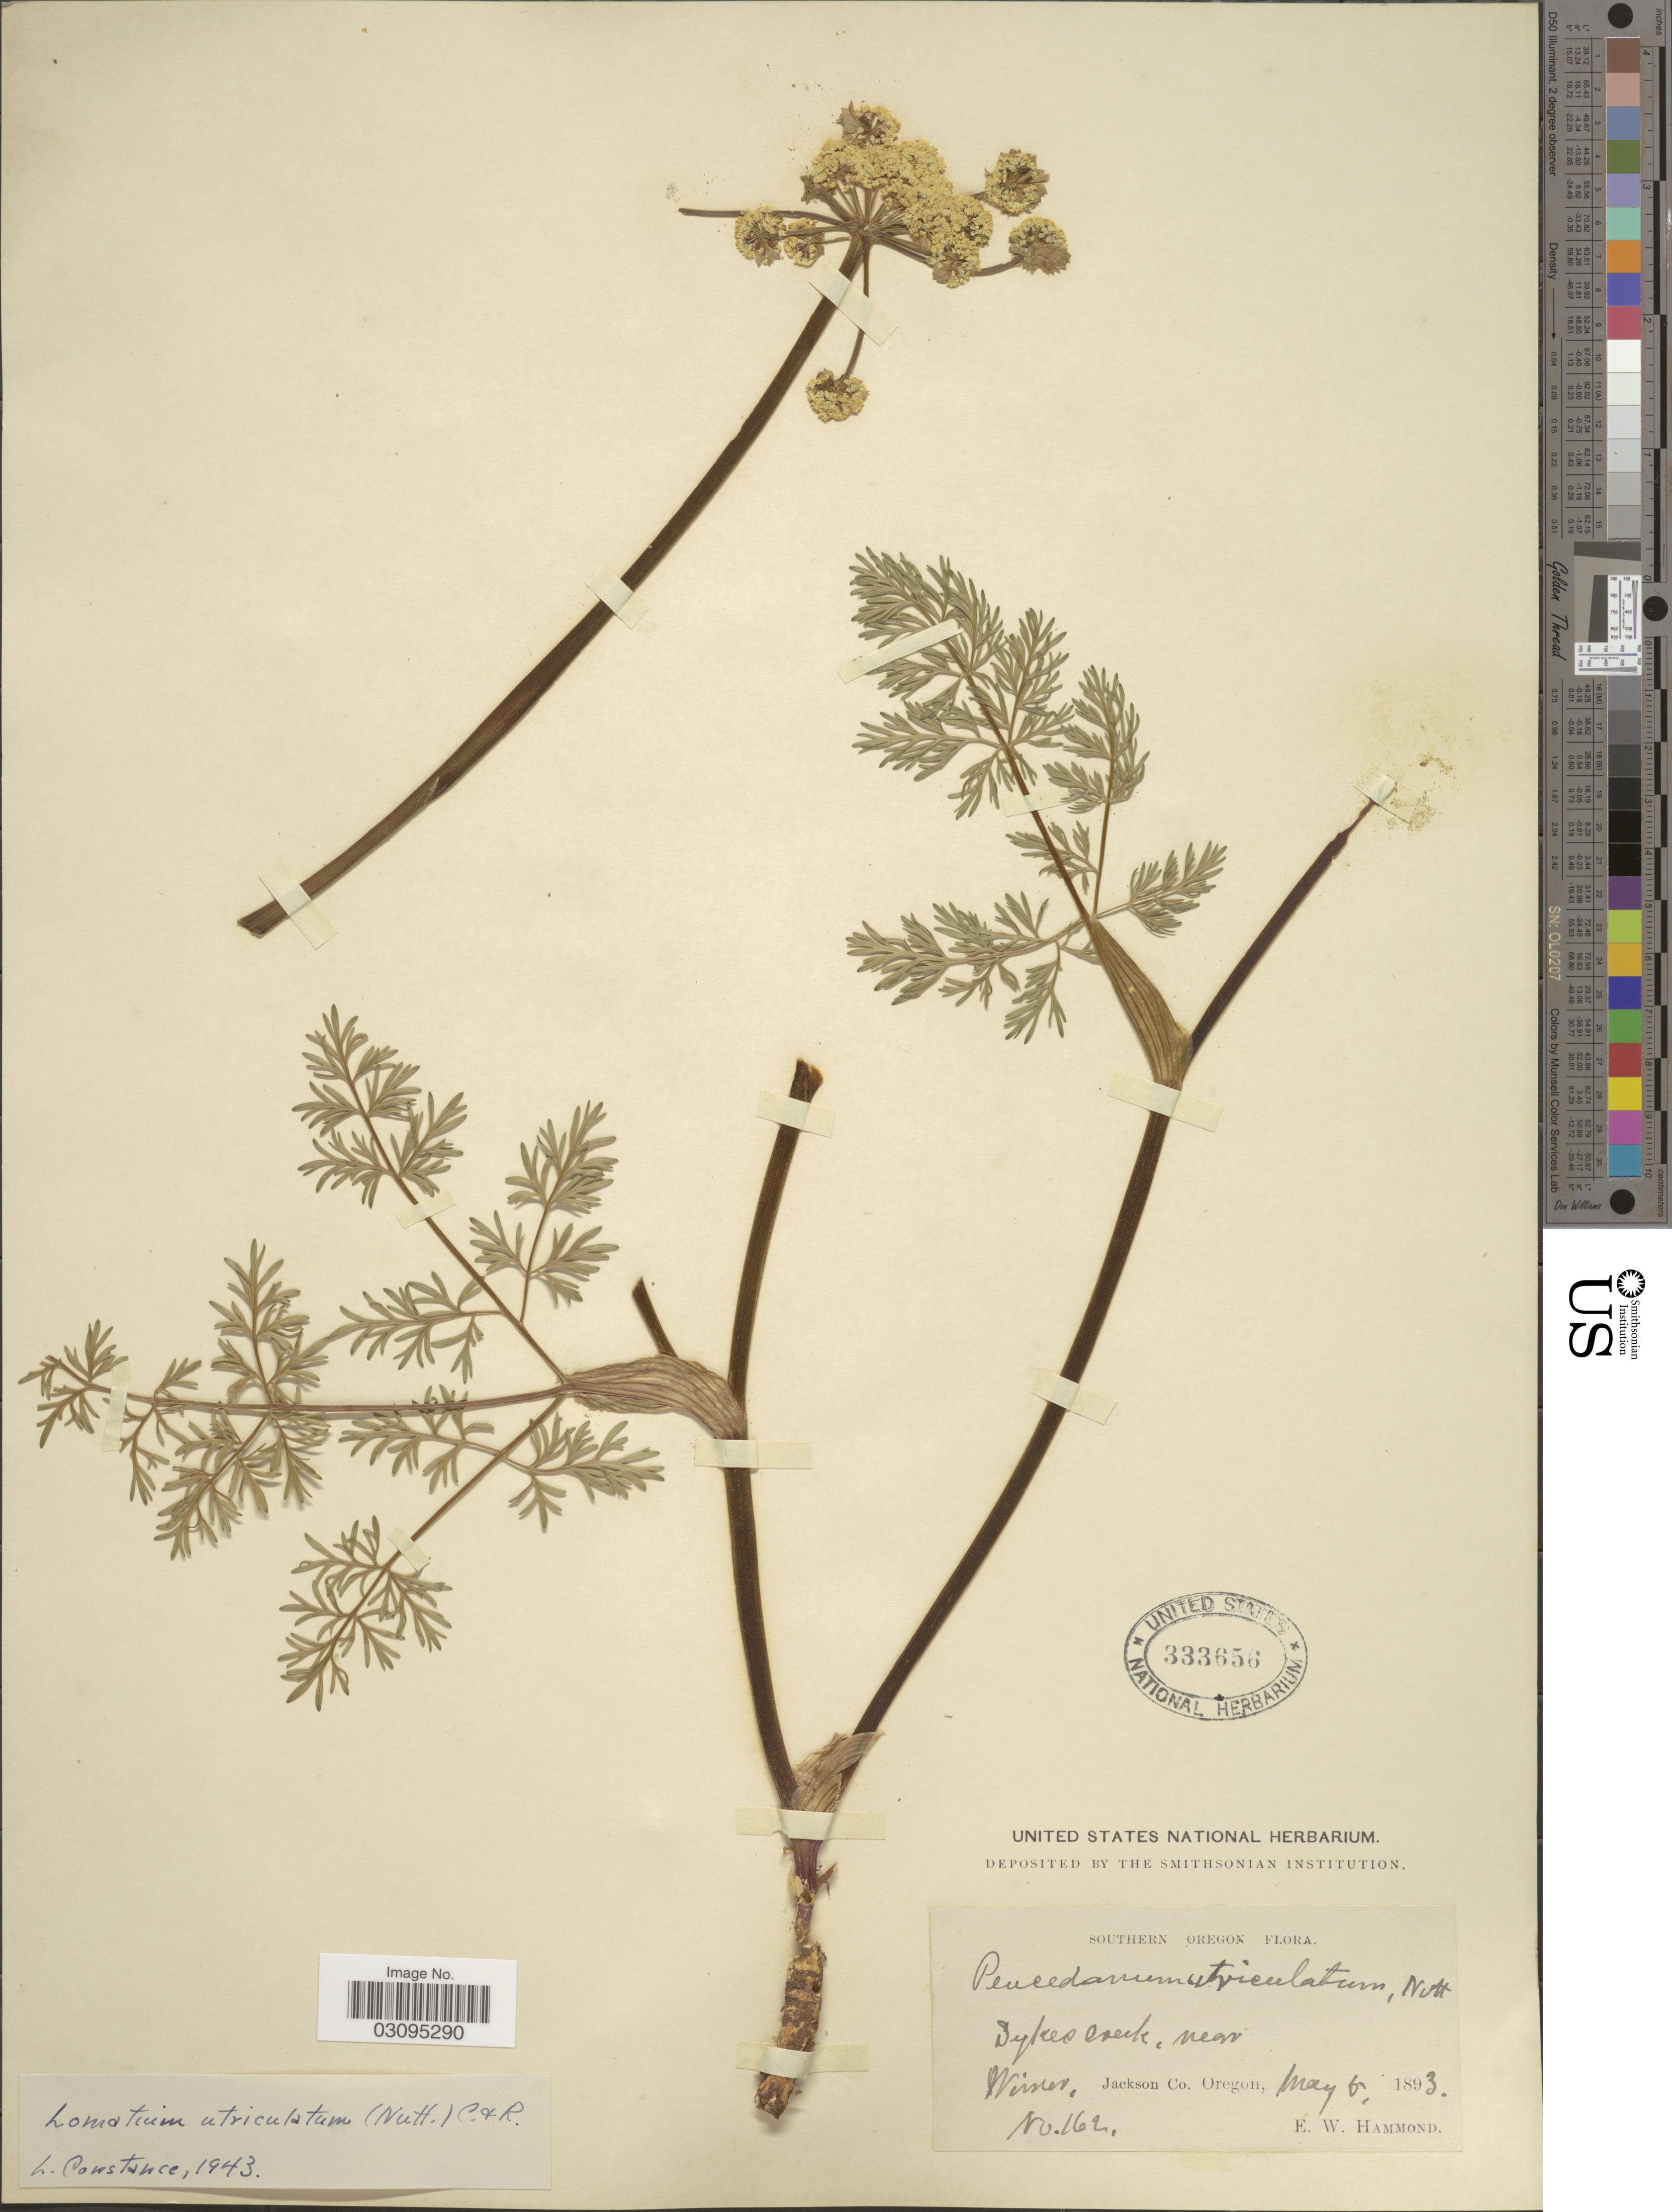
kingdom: Plantae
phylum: Tracheophyta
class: Magnoliopsida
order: Apiales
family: Apiaceae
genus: Lomatium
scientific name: Lomatium utriculatum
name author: (Nutt. ex Torr. & A. Gray) J.M. Coult. & Rose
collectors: E. Hammond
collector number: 162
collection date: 1893-05-05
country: United States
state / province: Oregon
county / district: Jackson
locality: Southern Oregon, Sykes creek, near Wimer, Jackson Co., Oregon.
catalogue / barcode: US 333656